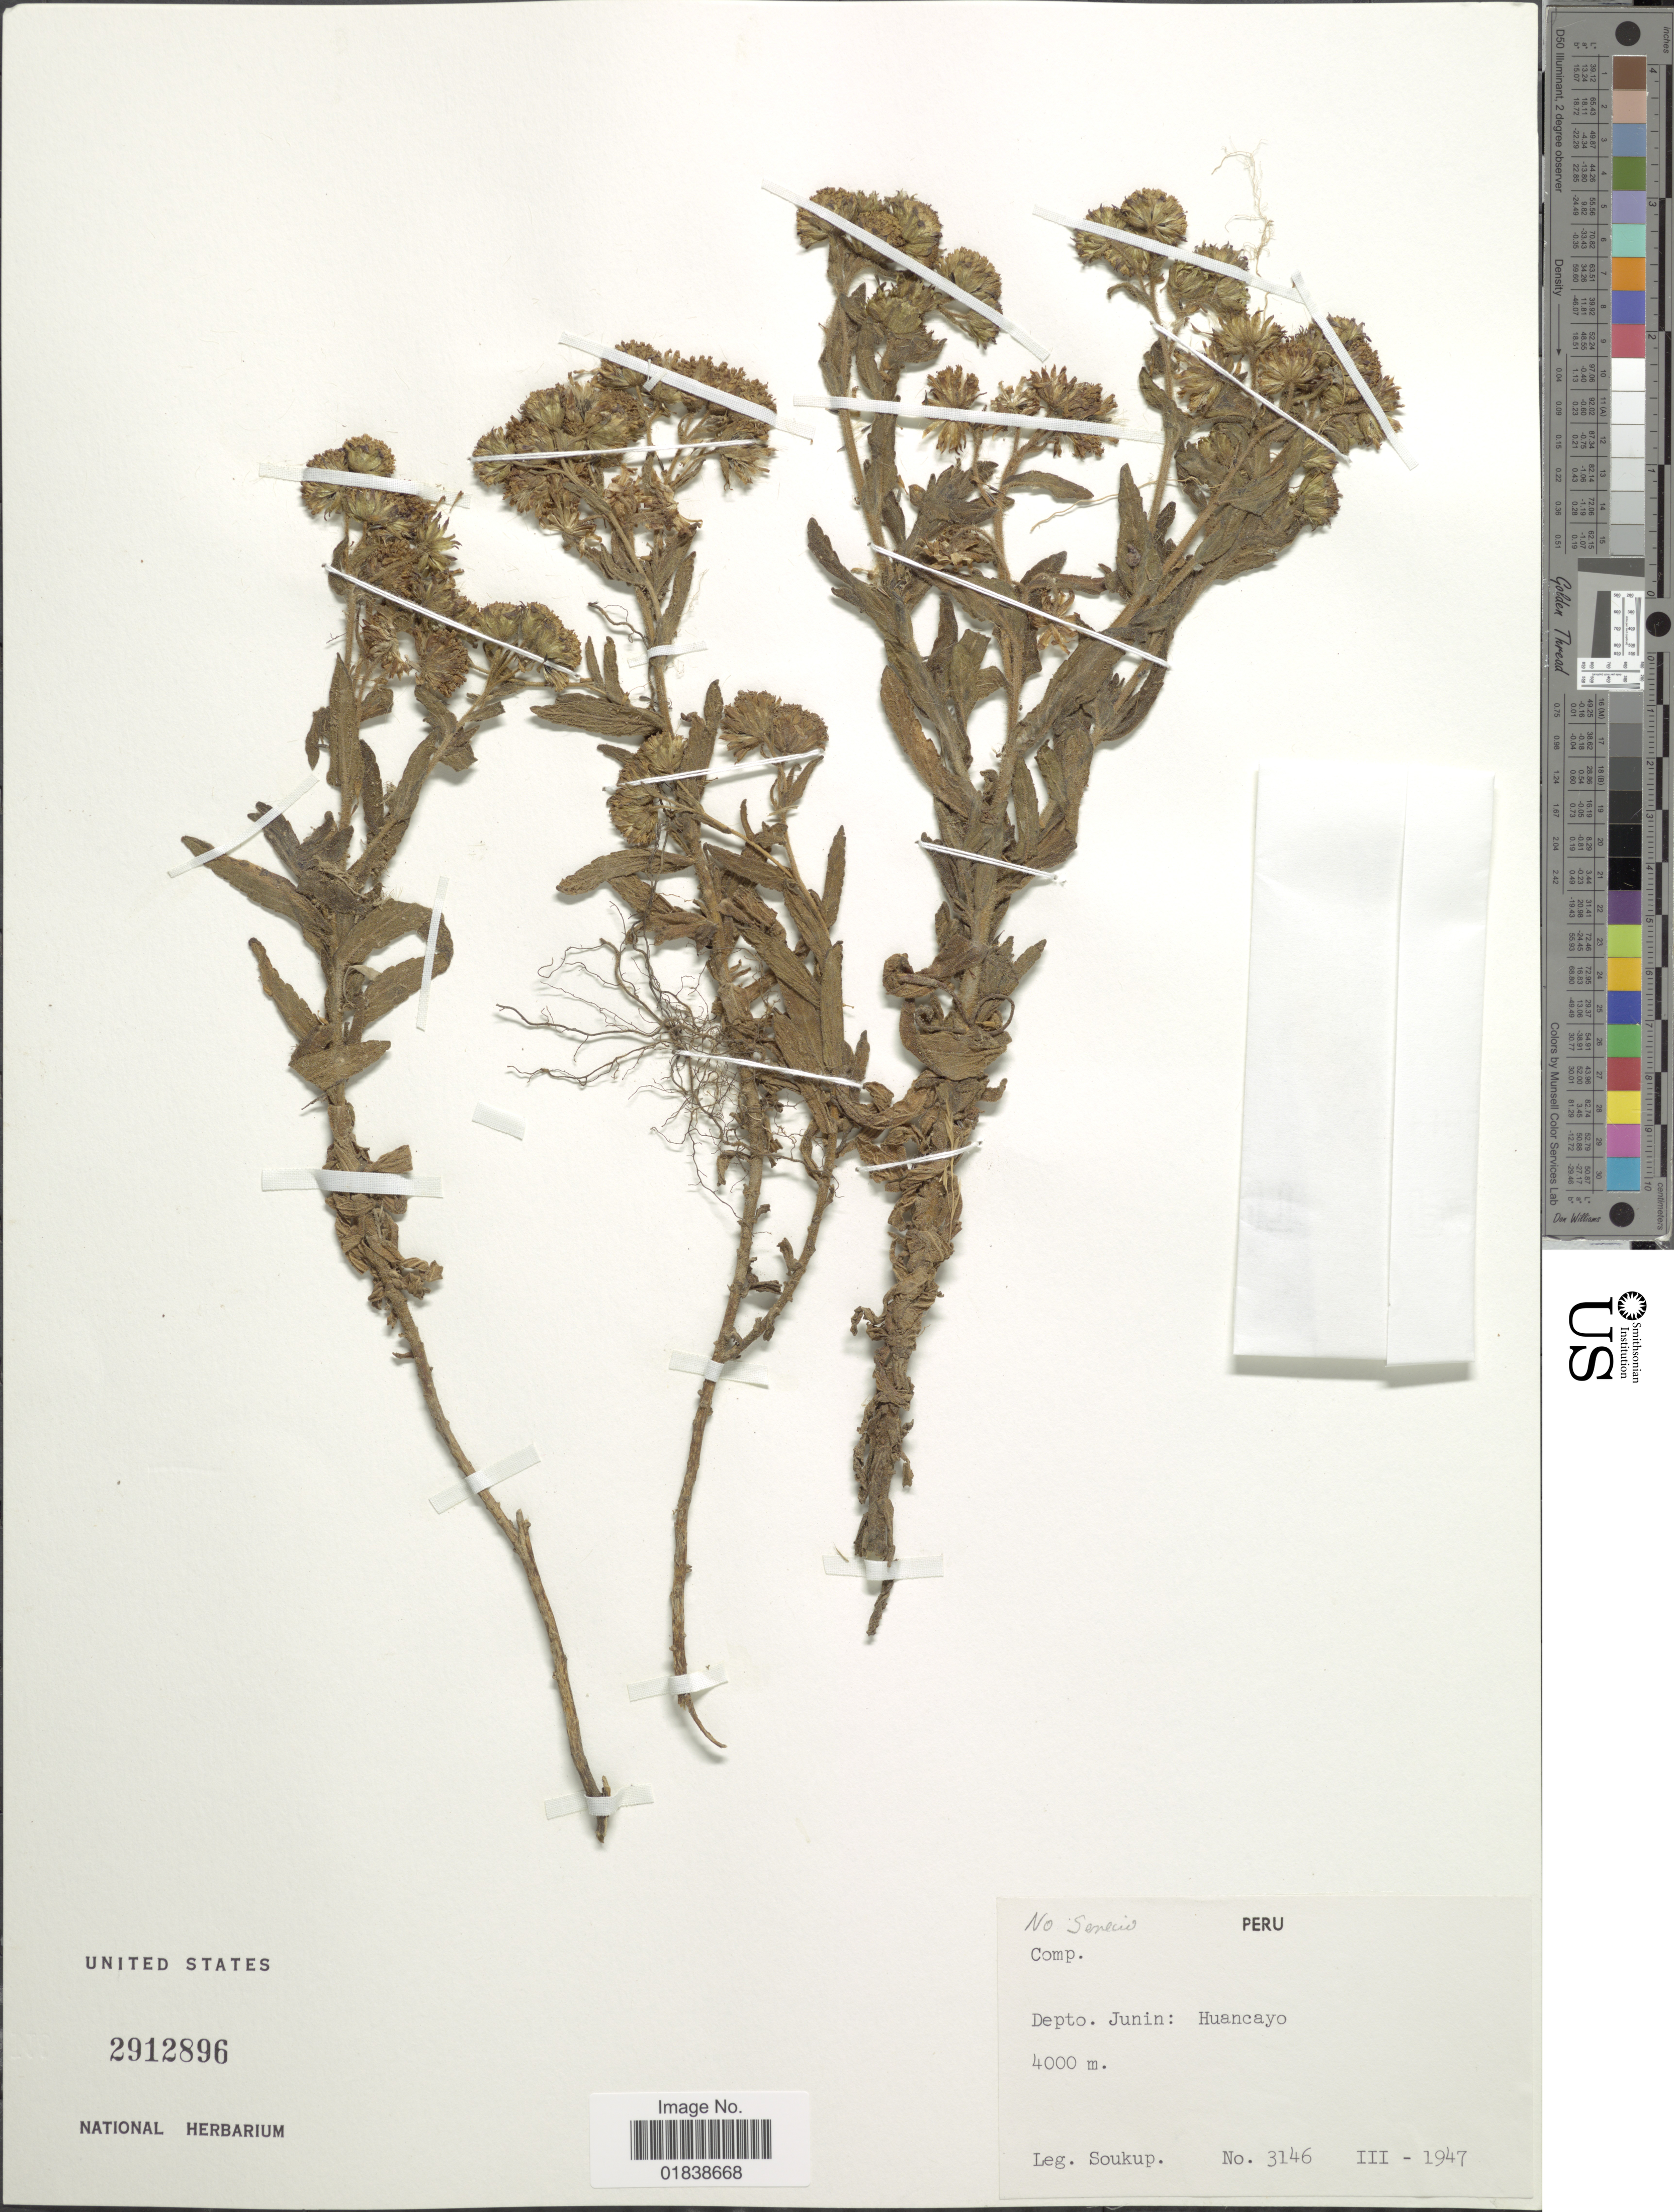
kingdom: Plantae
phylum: Tracheophyta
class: Magnoliopsida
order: Asterales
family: Asteraceae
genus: Senecio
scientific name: Senecio sp.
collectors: -- Soukup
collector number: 3146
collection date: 1947-03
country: Peru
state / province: Junín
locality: Huancayo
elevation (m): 4000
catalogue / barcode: US 2912896